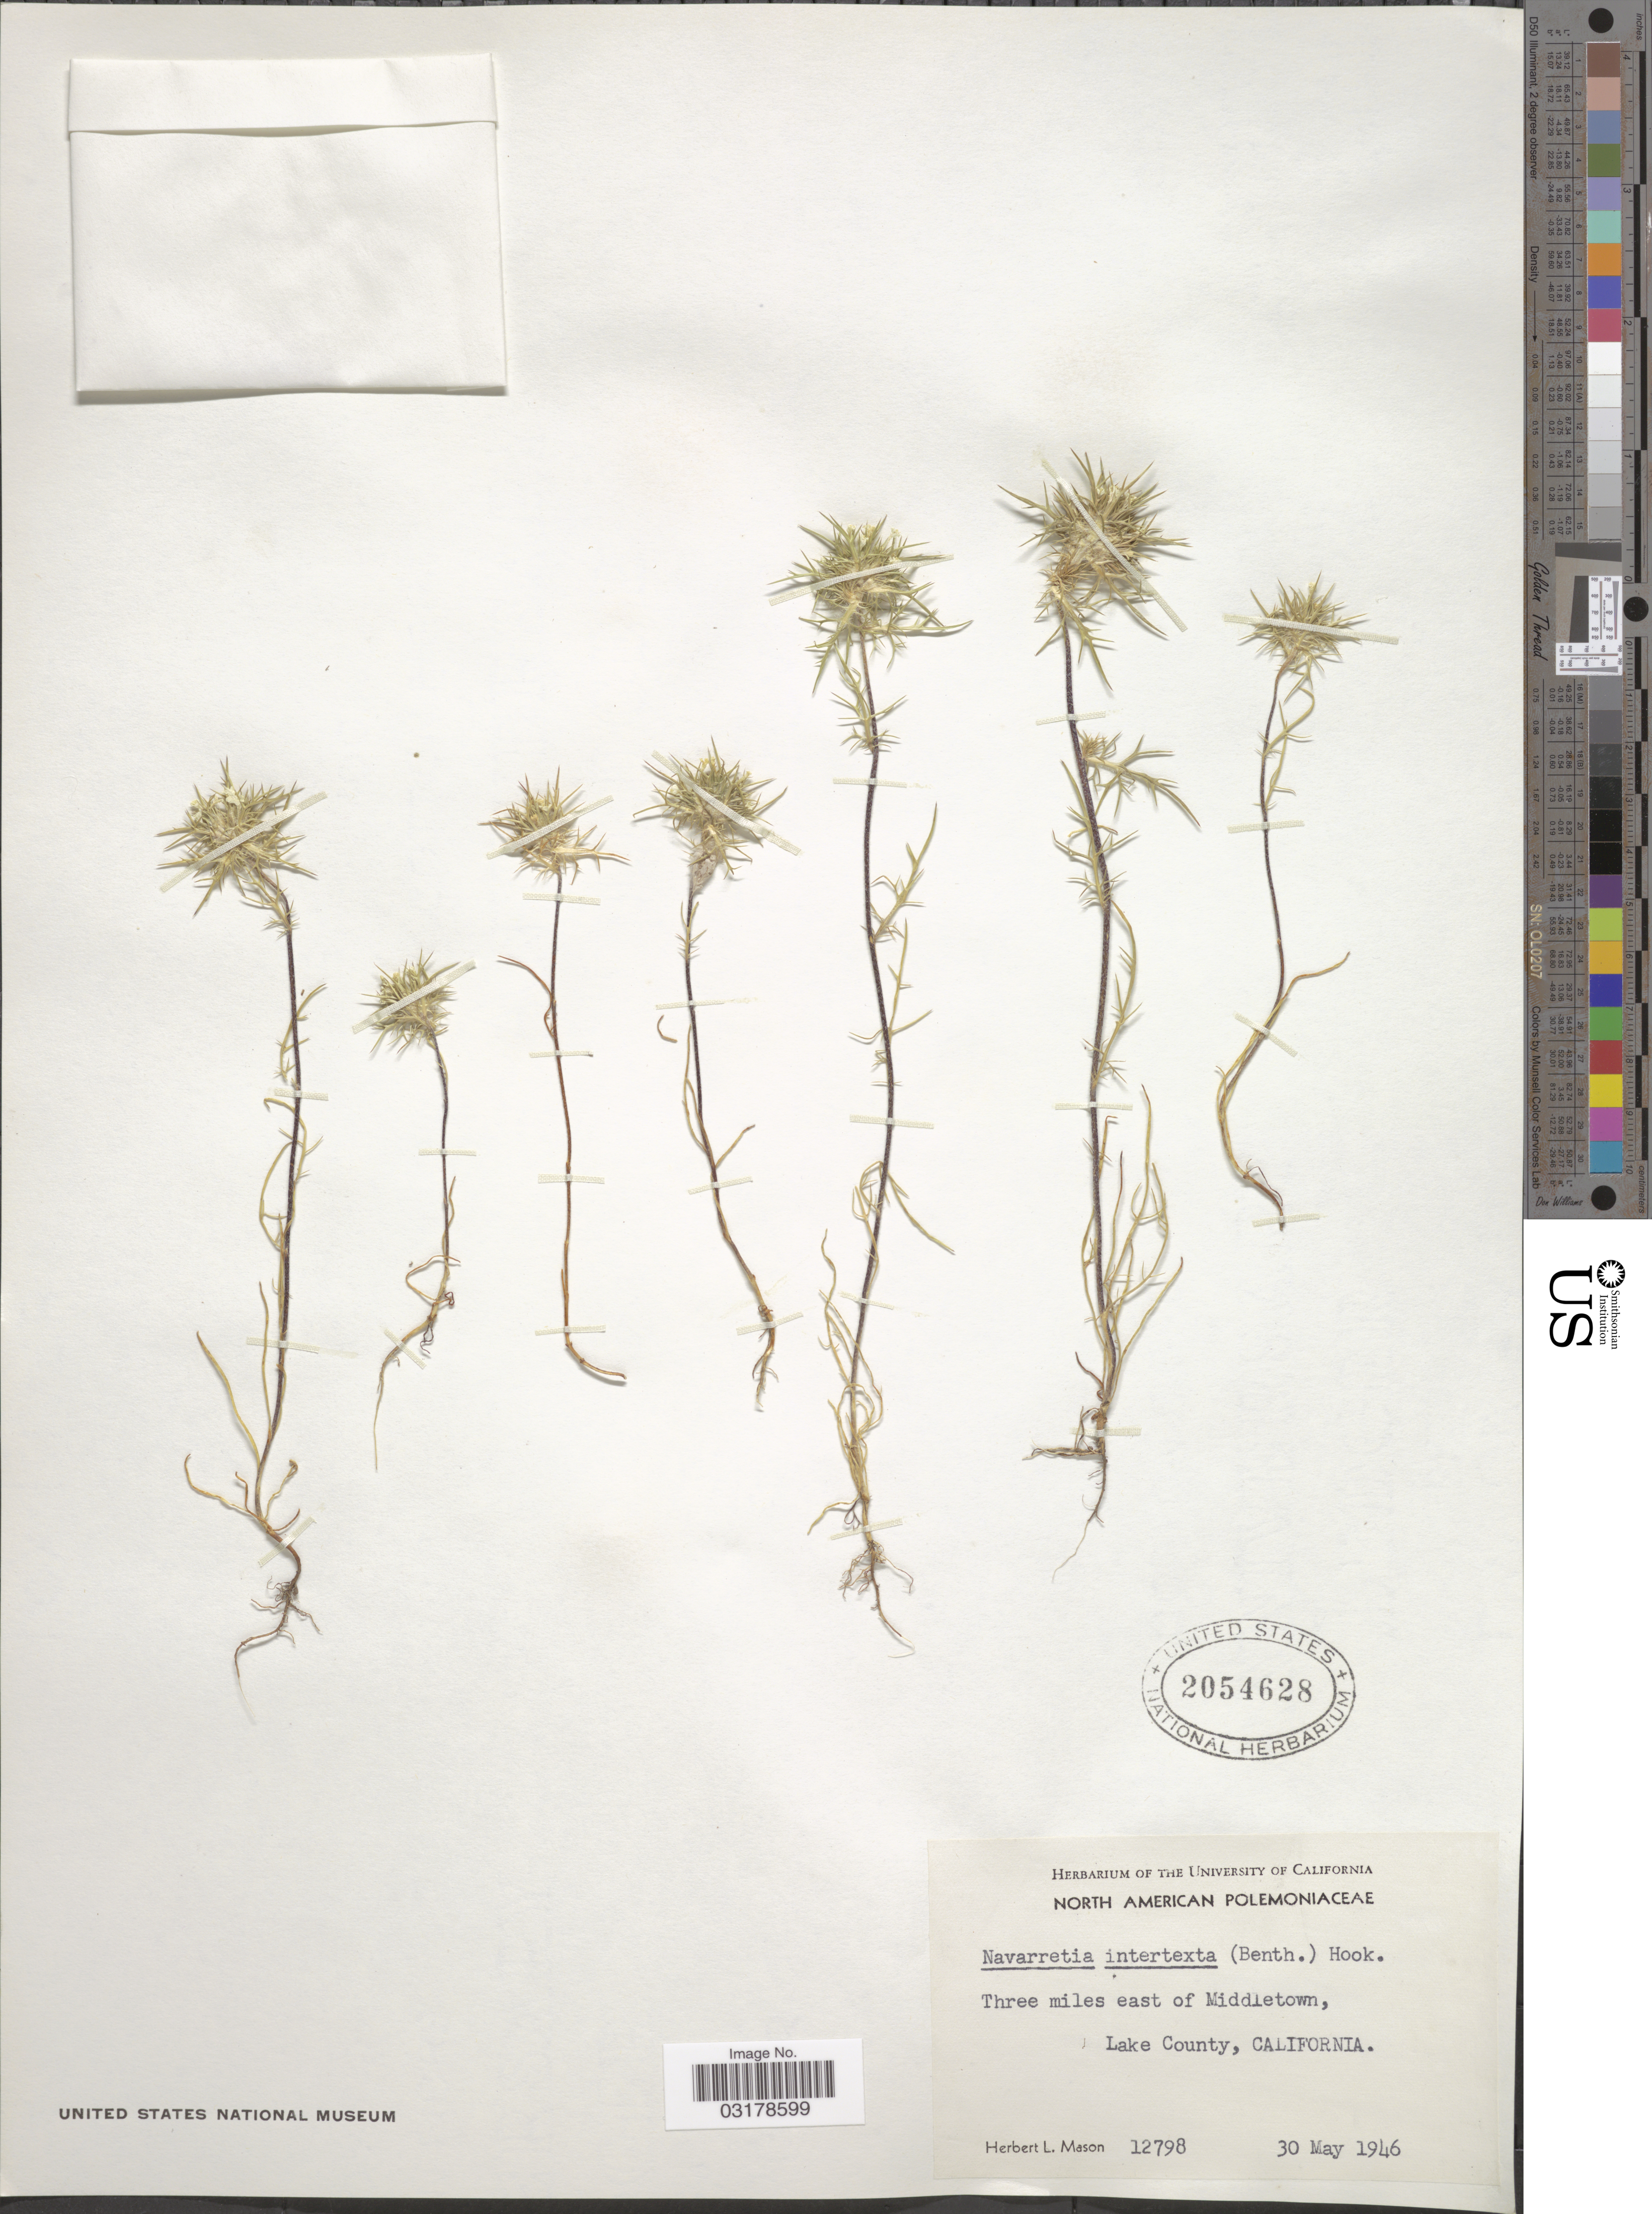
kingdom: Plantae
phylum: Tracheophyta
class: Magnoliopsida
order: Ericales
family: Polemoniaceae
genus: Navarretia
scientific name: Navarretia intertexta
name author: (Benth.) Hook.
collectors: H. L. Mason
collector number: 12798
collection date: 1946-05-30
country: United States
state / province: California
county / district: Lake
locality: Three miles east of Middletown, Lake County.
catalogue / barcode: US 2054628